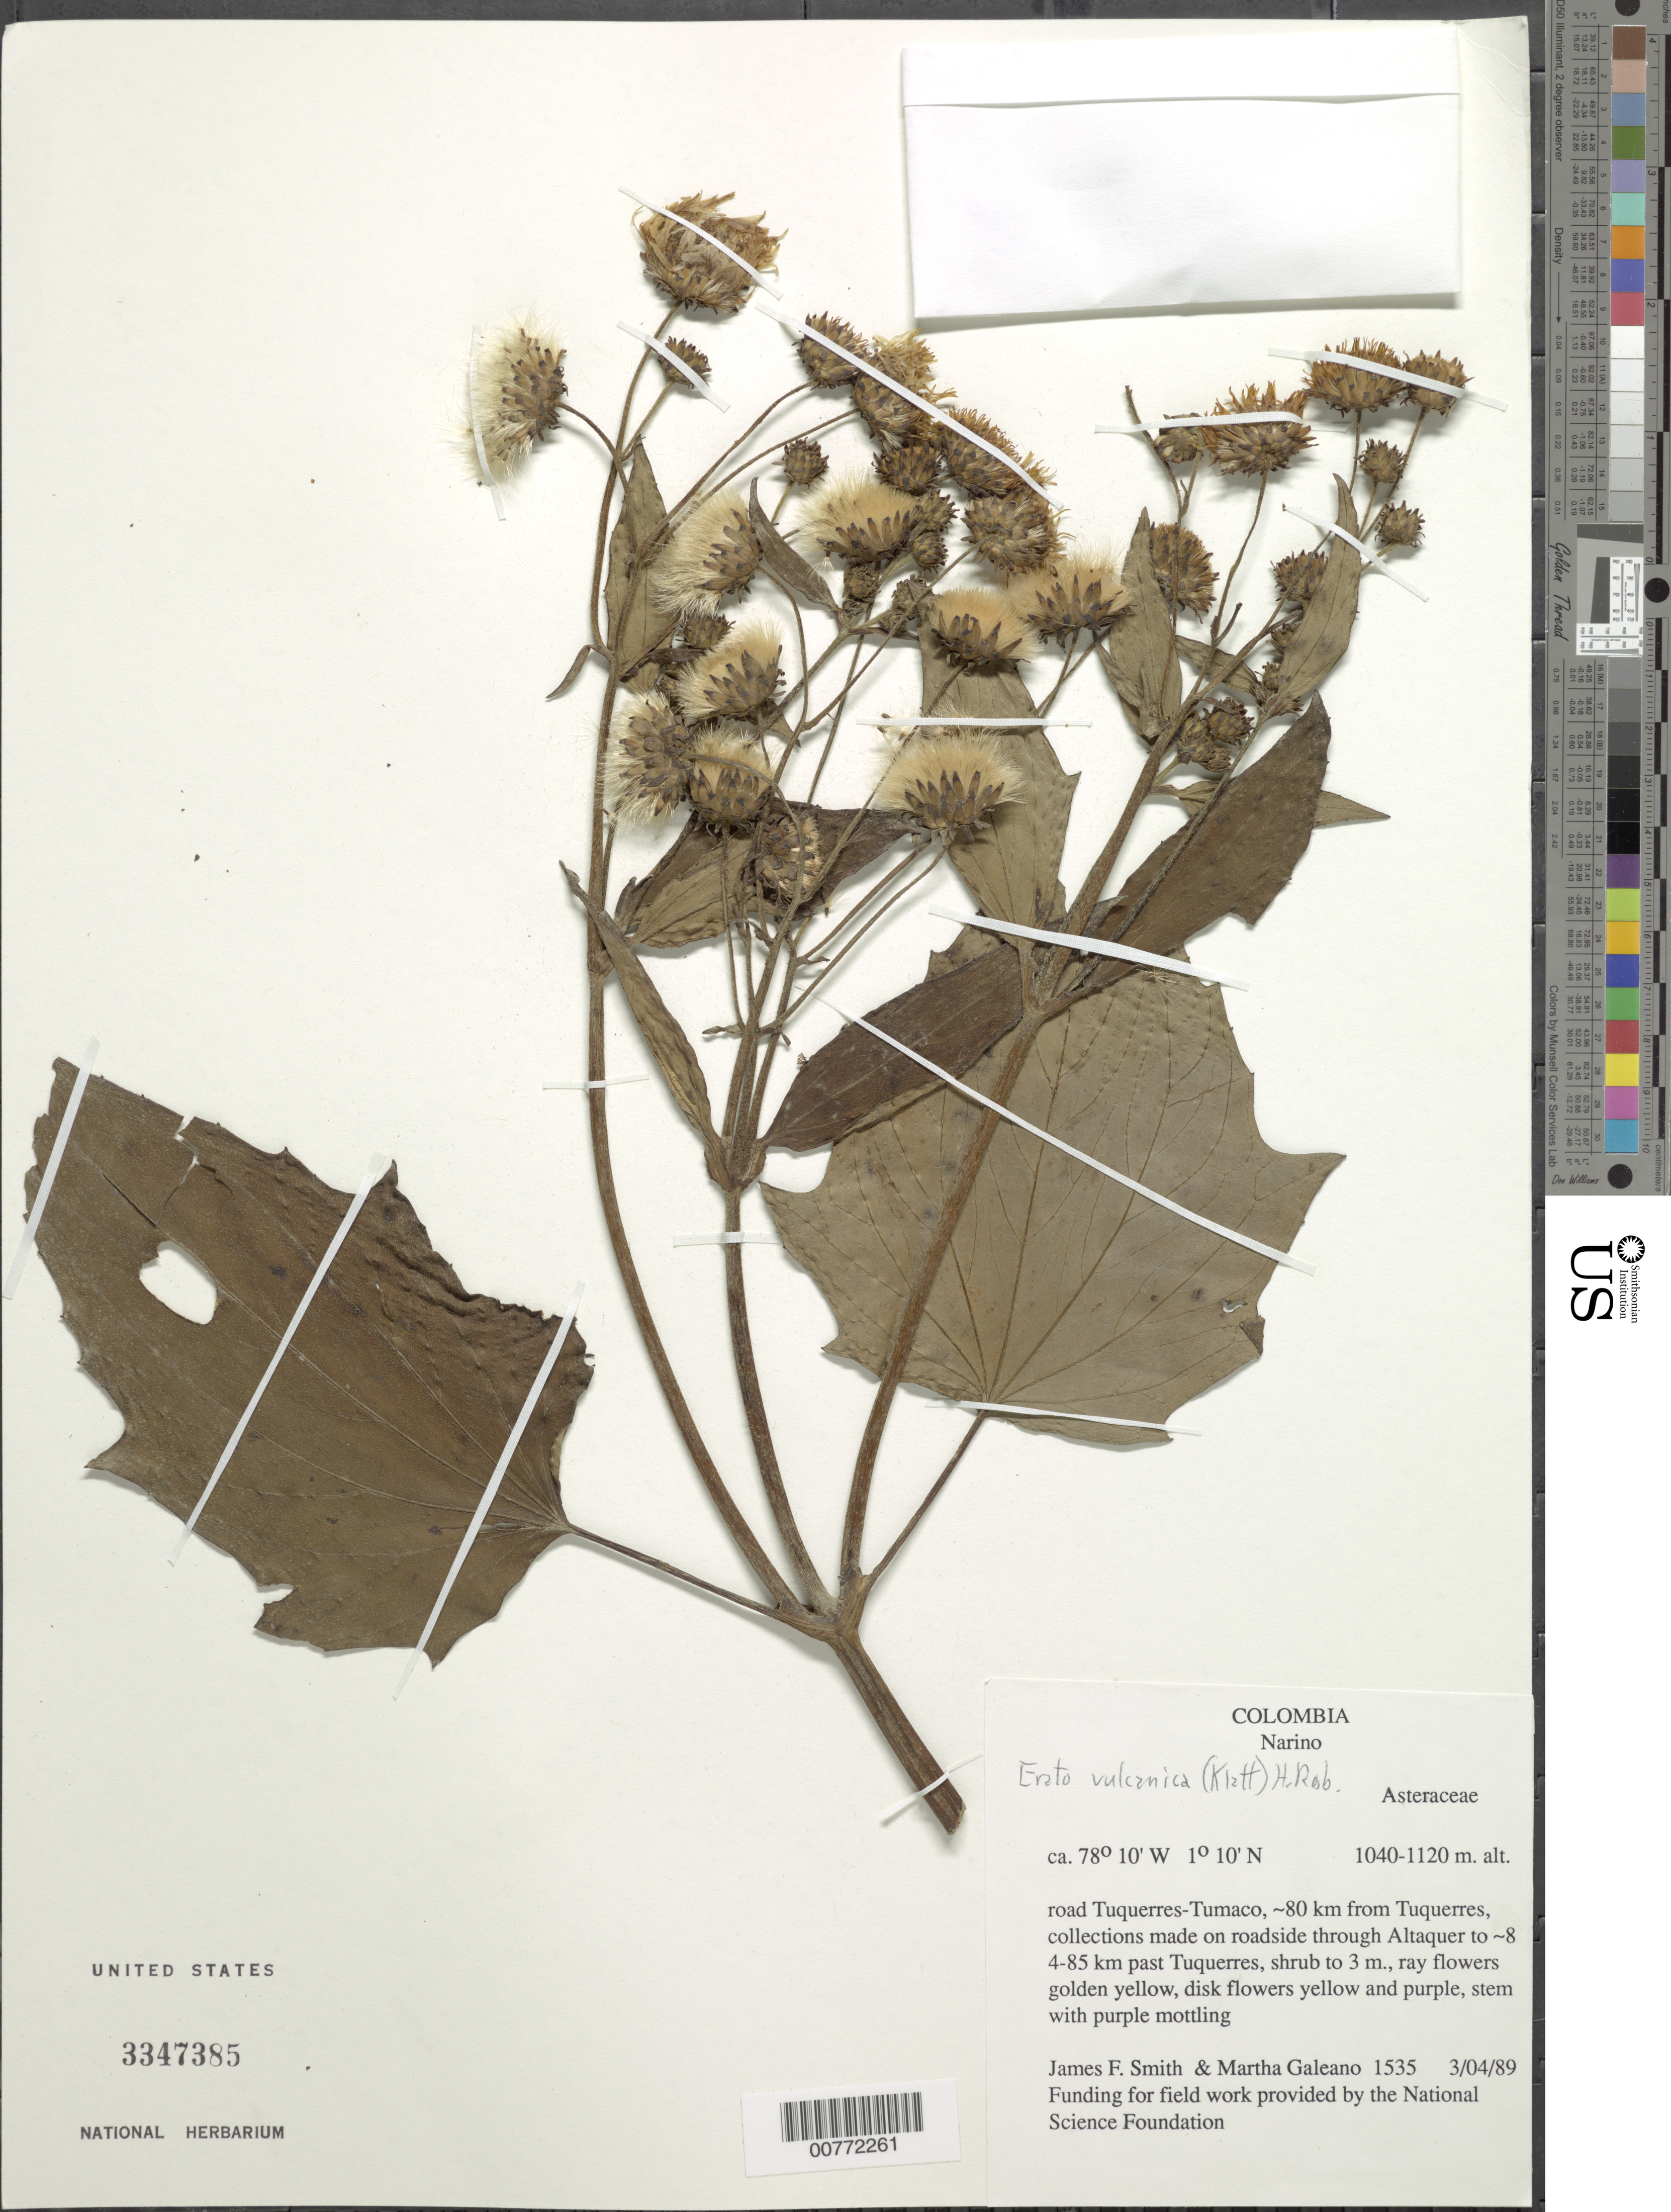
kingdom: Plantae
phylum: Tracheophyta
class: Magnoliopsida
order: Asterales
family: Asteraceae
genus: Erato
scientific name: Erato vulcanica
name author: (Klatt) H. Rob.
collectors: J. F. Smith & M. Galeano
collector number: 1535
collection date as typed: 3 April 1989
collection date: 1989-04-03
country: Colombia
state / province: Nariño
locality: Tuquerres to Tumaco road, ca 80 km from Tuquerres, roadside through Altaquer to ca 84-85km past Tuqu.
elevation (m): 1040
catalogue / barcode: US 3347385